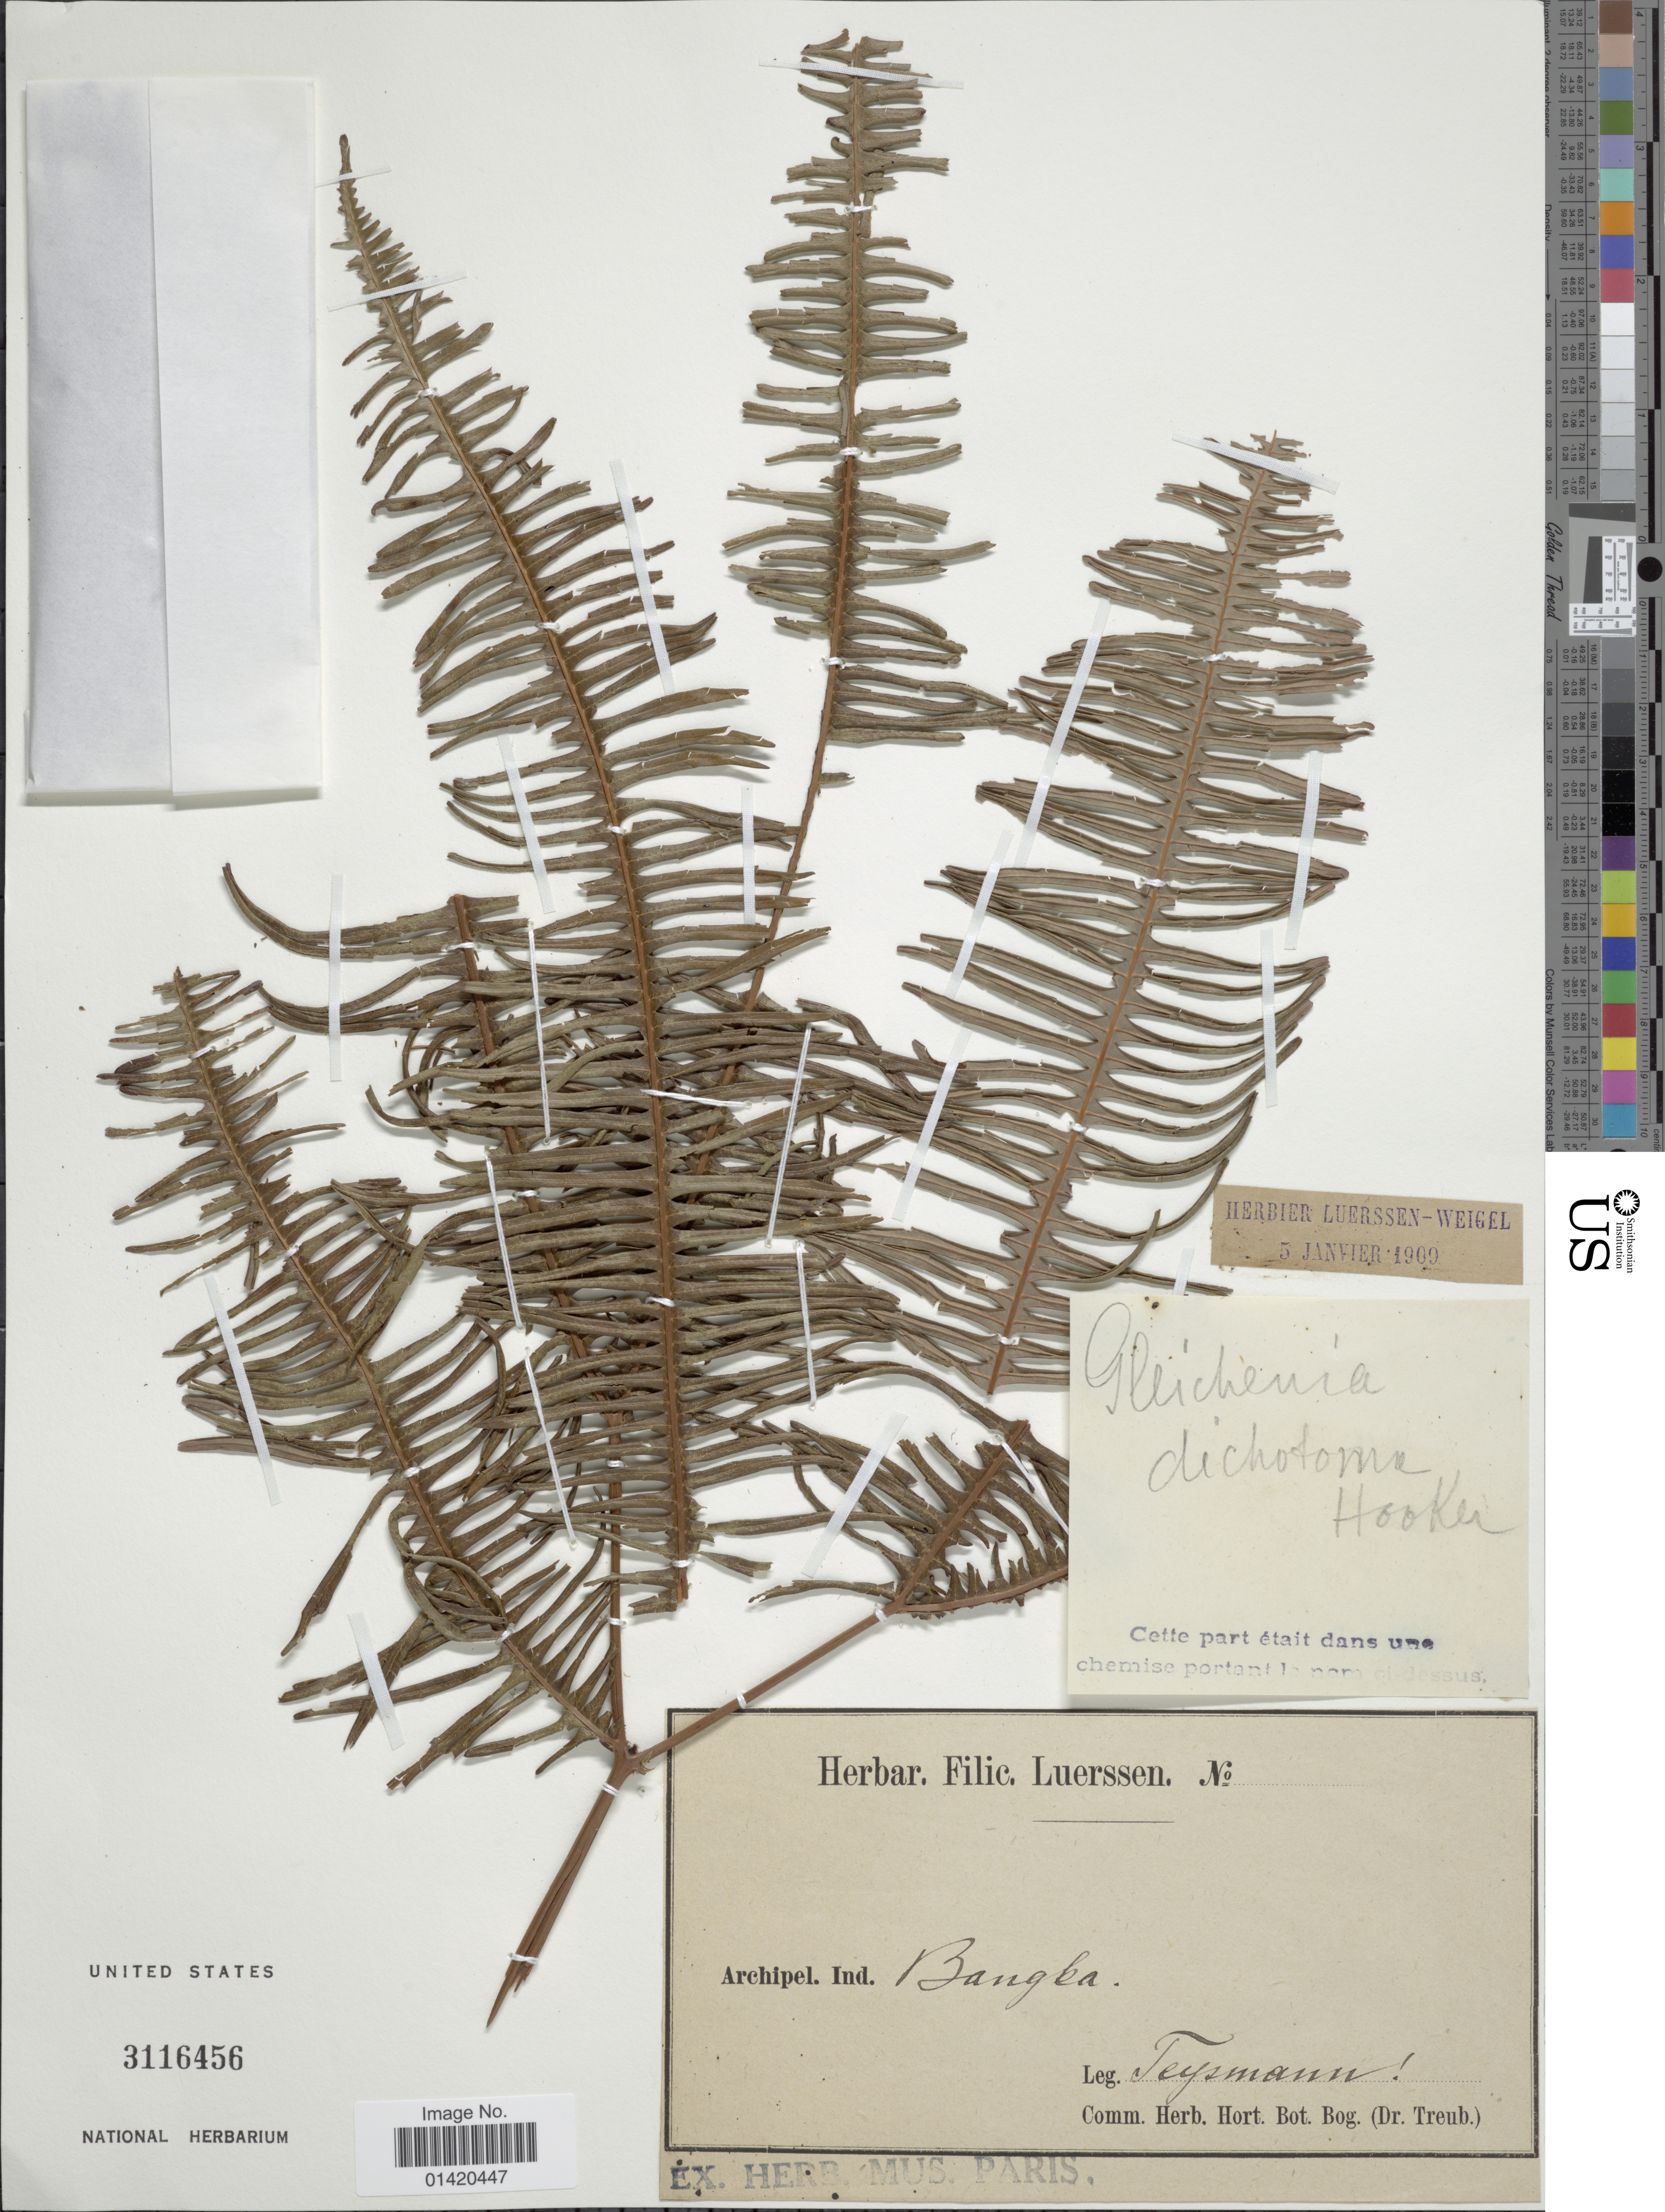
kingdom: Plantae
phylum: Tracheophyta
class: Polypodiopsida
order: Gleicheniales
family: Gleicheniaceae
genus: Dicranopteris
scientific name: Dicranopteris linearis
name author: (Burm. f.) Underw.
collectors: Teysmann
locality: Archipel. Ind. Bangsa [interpreted]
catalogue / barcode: US 3116456